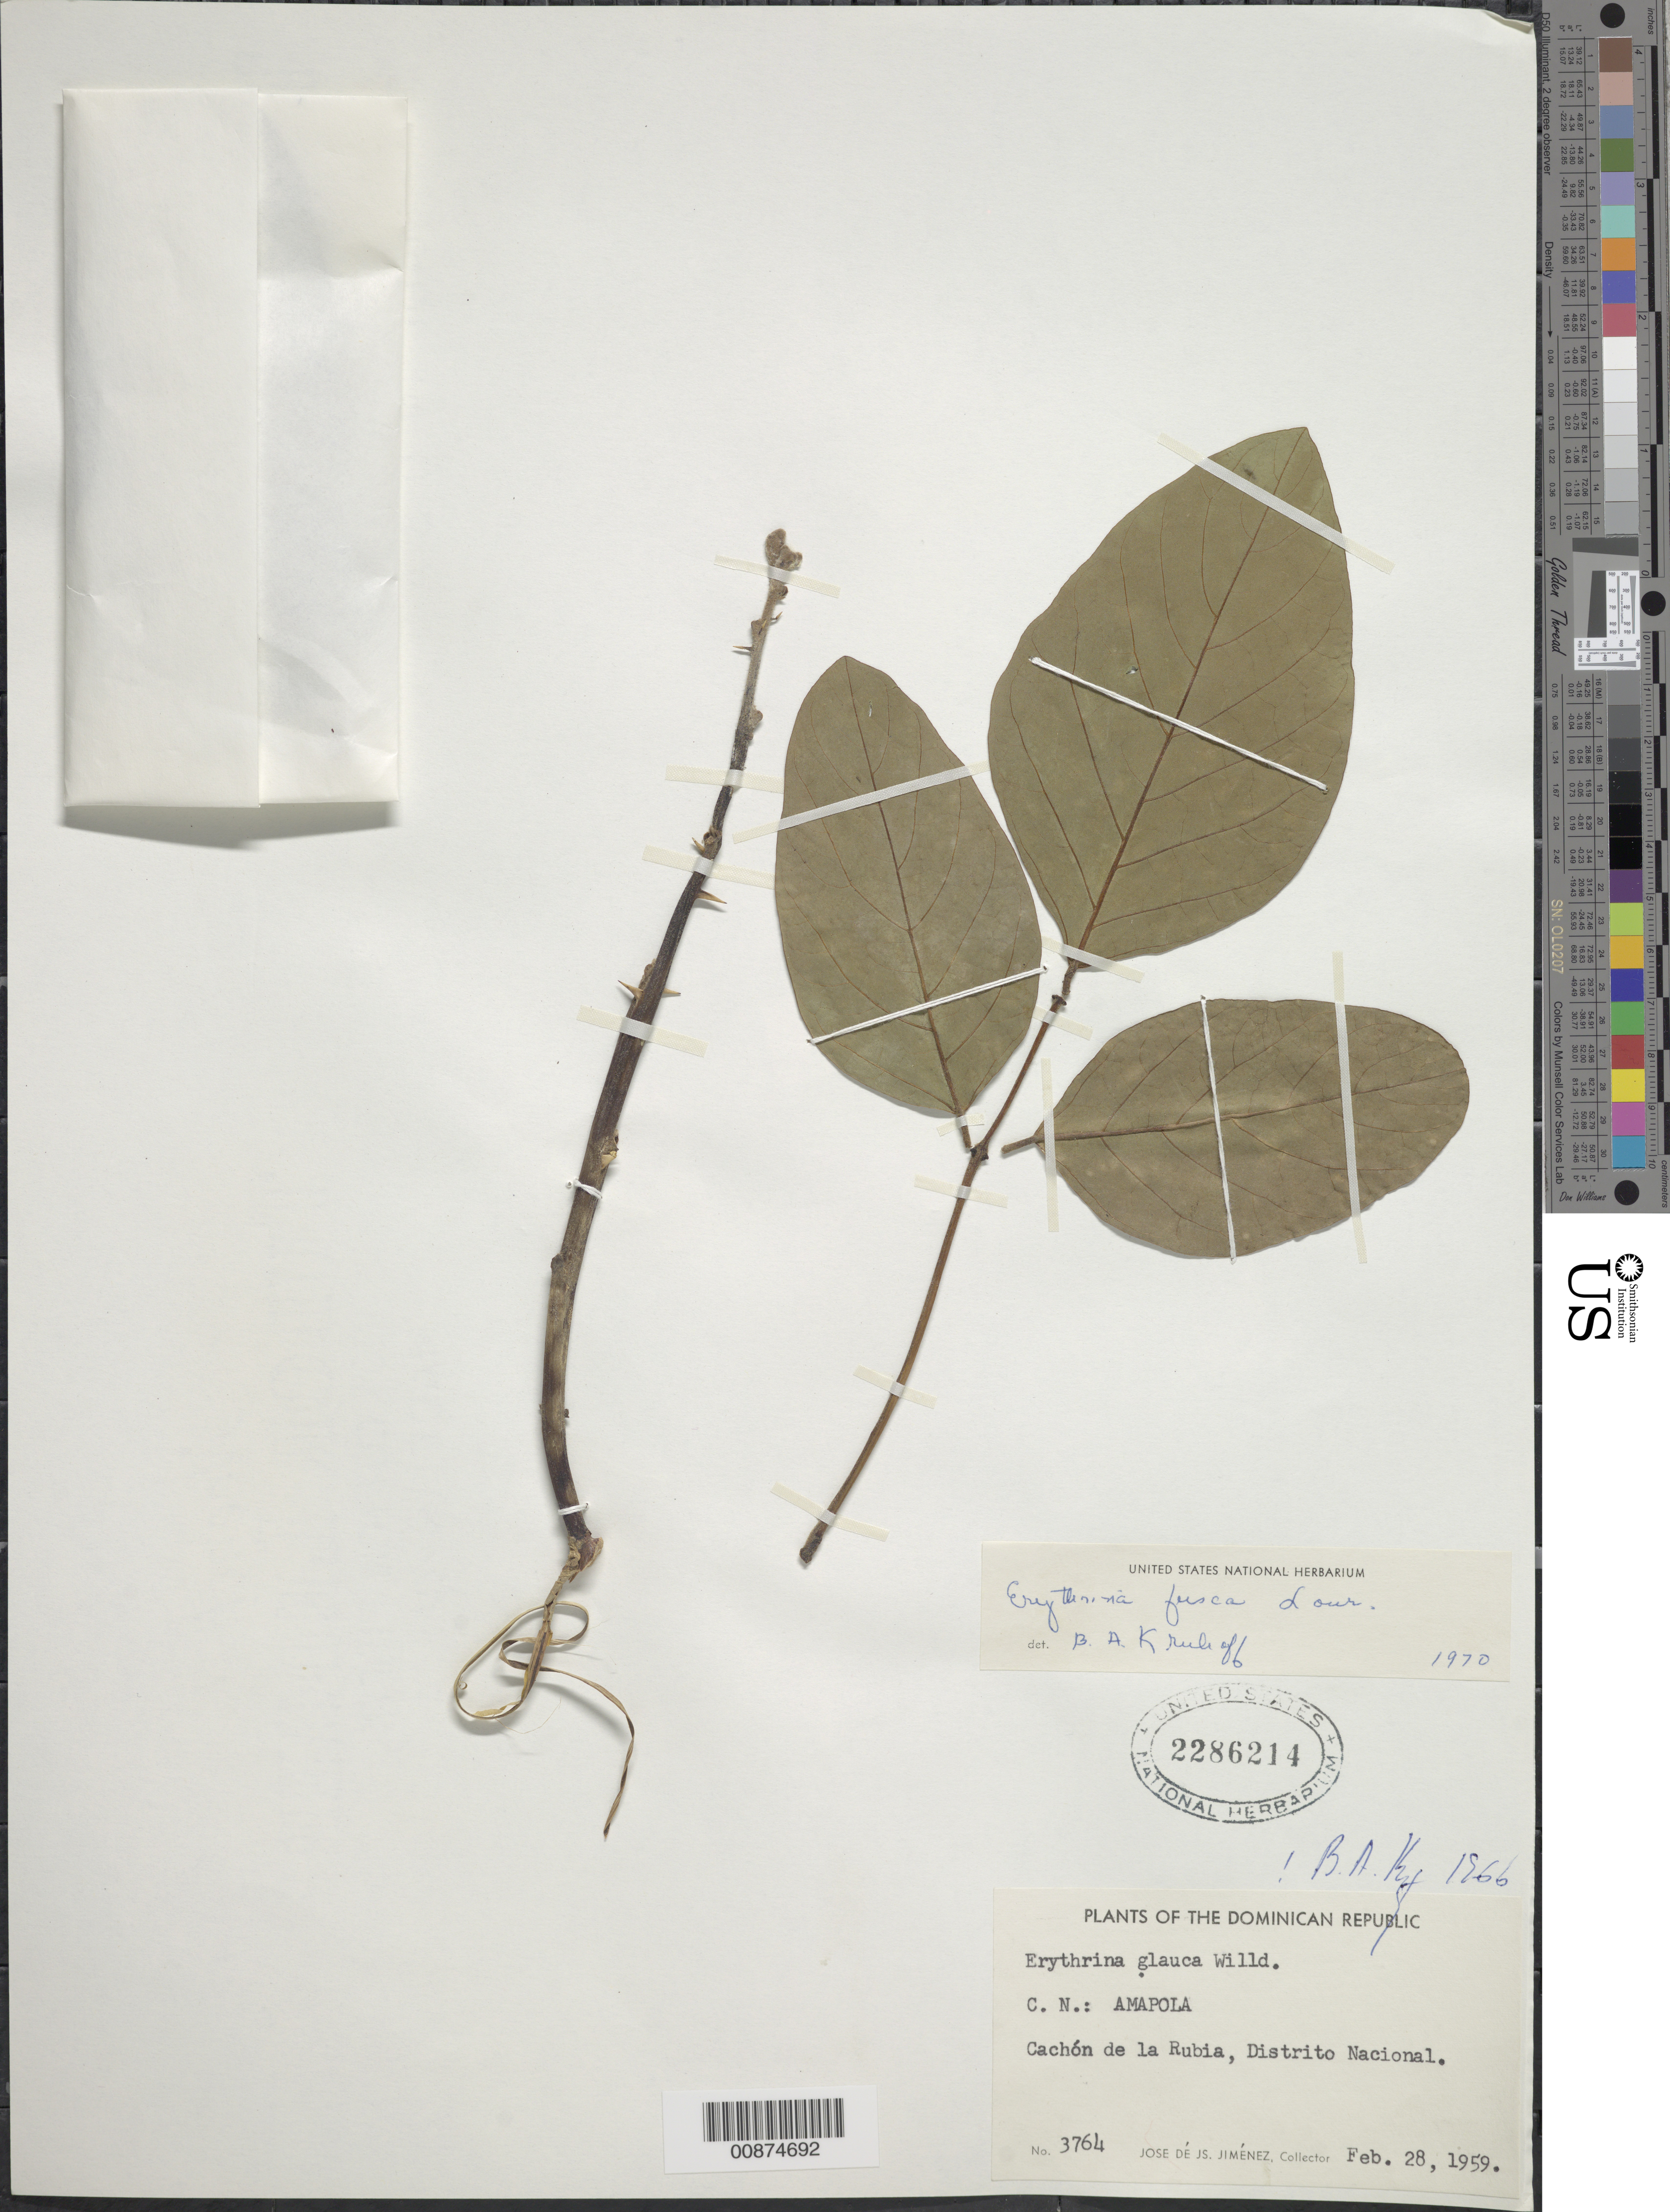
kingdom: Plantae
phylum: Tracheophyta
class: Magnoliopsida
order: Fabales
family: Fabaceae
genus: Erythrina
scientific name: Erythrina fusca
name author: Lour.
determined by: Krukoff, B. A.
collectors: J. J. Jiménez Almonte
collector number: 3764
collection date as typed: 28 Feb 1959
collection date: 1959-02-28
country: Dominican Republic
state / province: Distrito Nacional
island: Hispaniola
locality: Cachón de la Rubia.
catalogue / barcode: US 2286214